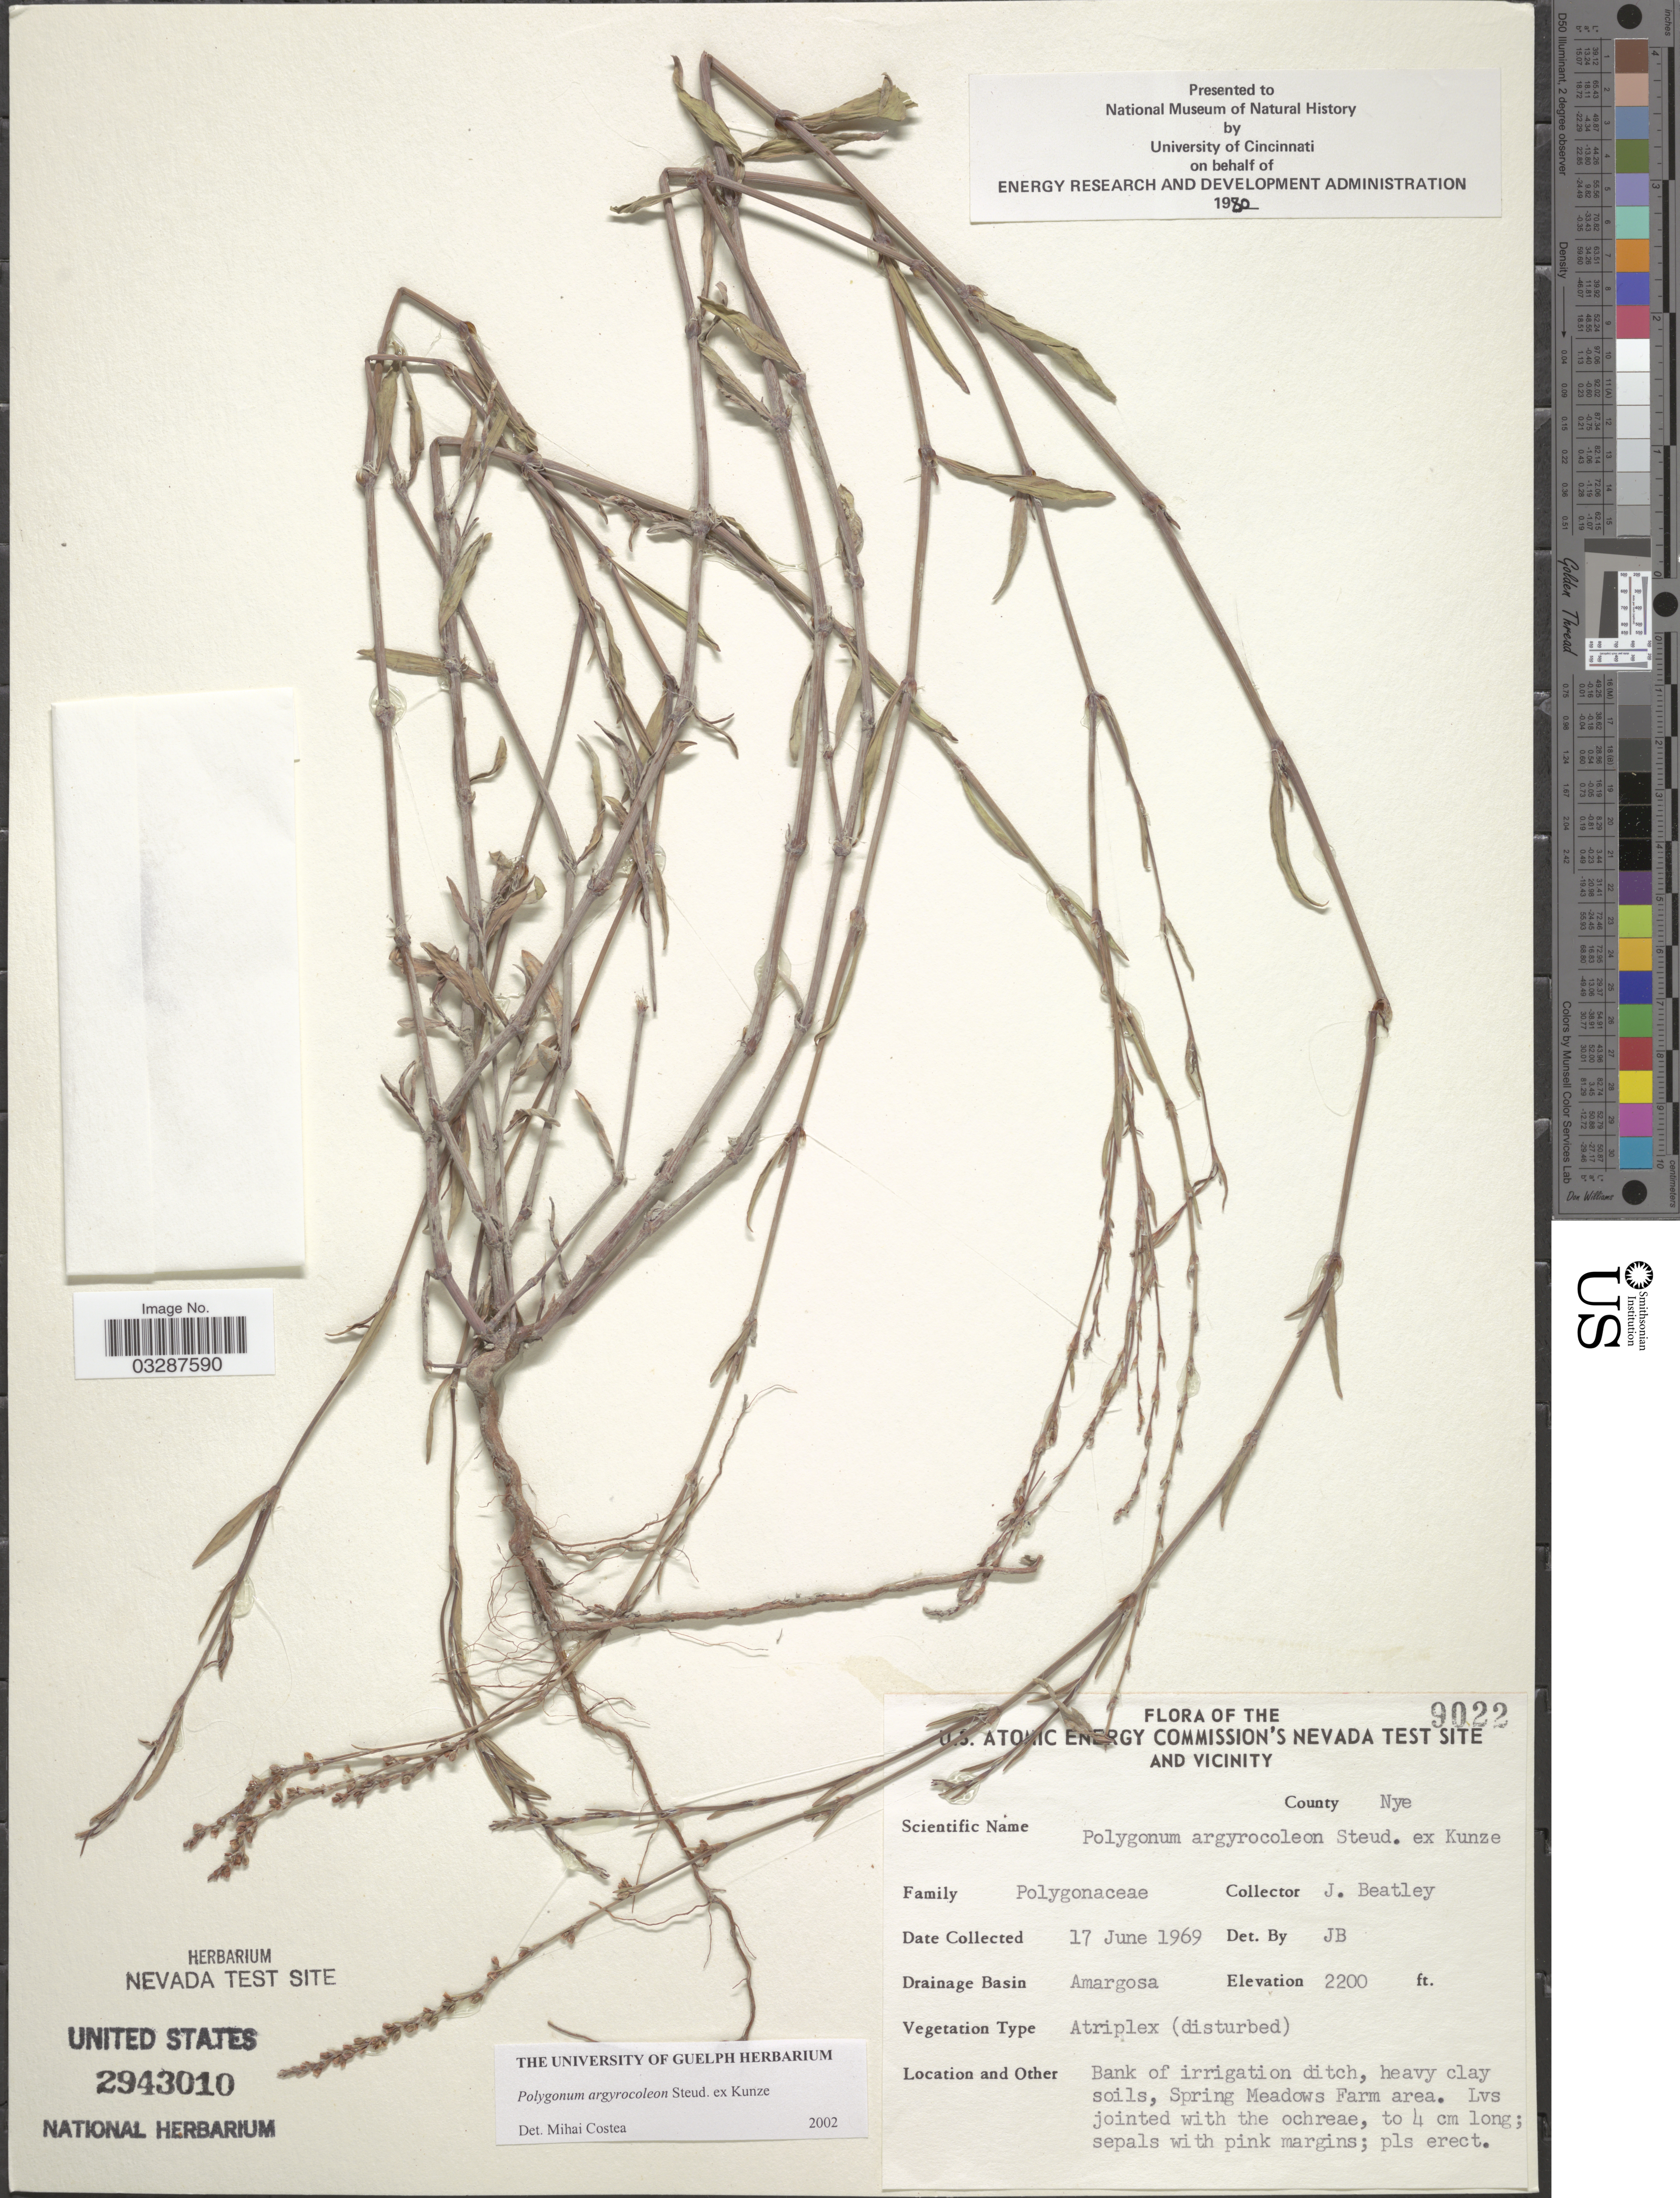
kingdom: Plantae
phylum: Tracheophyta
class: Magnoliopsida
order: Caryophyllales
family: Polygonaceae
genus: Polygonum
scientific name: Polygonum argyrocoleon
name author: Steud. ex Kunze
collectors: J. C. Beatley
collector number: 9022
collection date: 1969-06-17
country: United States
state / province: Nevada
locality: The U.S. Atomic Energy Commission's Nevada Test Site and Vicinity. County Nye. Drainage Basin Amargosa. Bank of irrigation ditch, heavy clay soils, Spring Meadows Farm area.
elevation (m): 671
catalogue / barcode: US 2943010